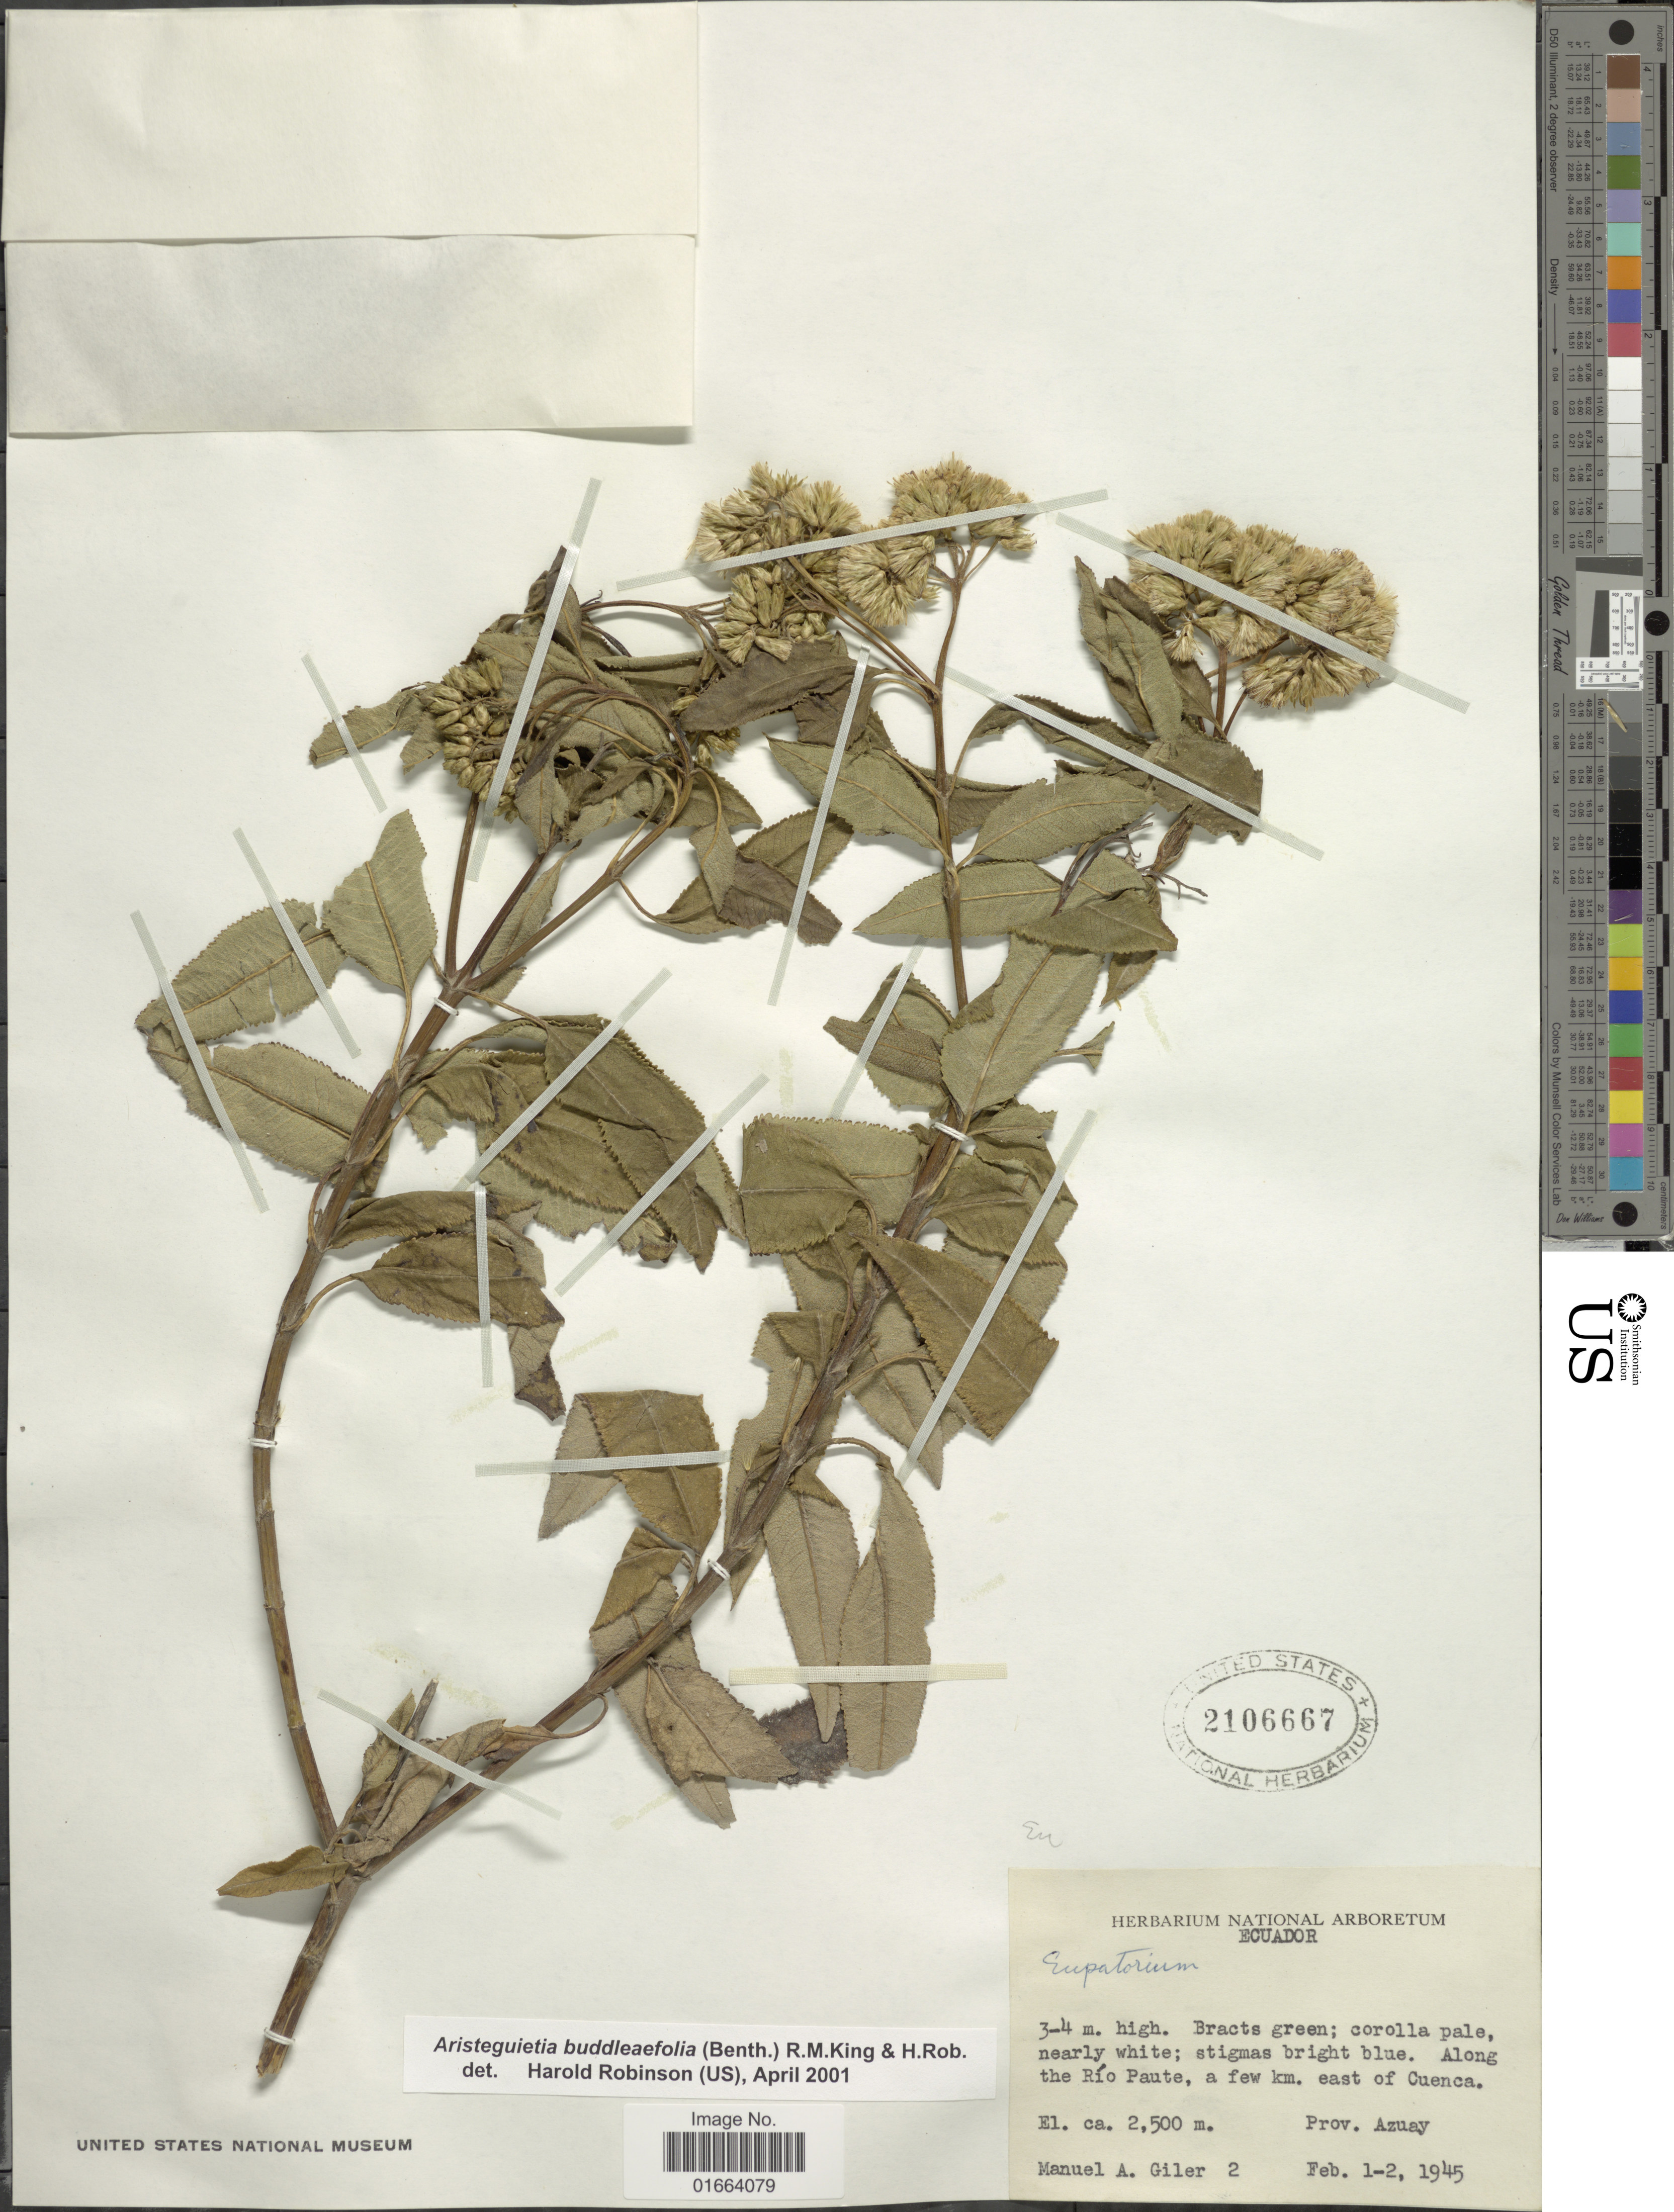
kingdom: Plantae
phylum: Tracheophyta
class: Magnoliopsida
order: Asterales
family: Asteraceae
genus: Aristeguietia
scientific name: Aristeguietia buddleaefolia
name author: (Benth.) R.M. King & H. Rob.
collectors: M. Gíler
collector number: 2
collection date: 1945-02-01/1945-02-02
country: Ecuador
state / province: Azuay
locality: Along Río Paute, a few km. east of Cuenca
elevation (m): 2500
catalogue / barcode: US 2106667